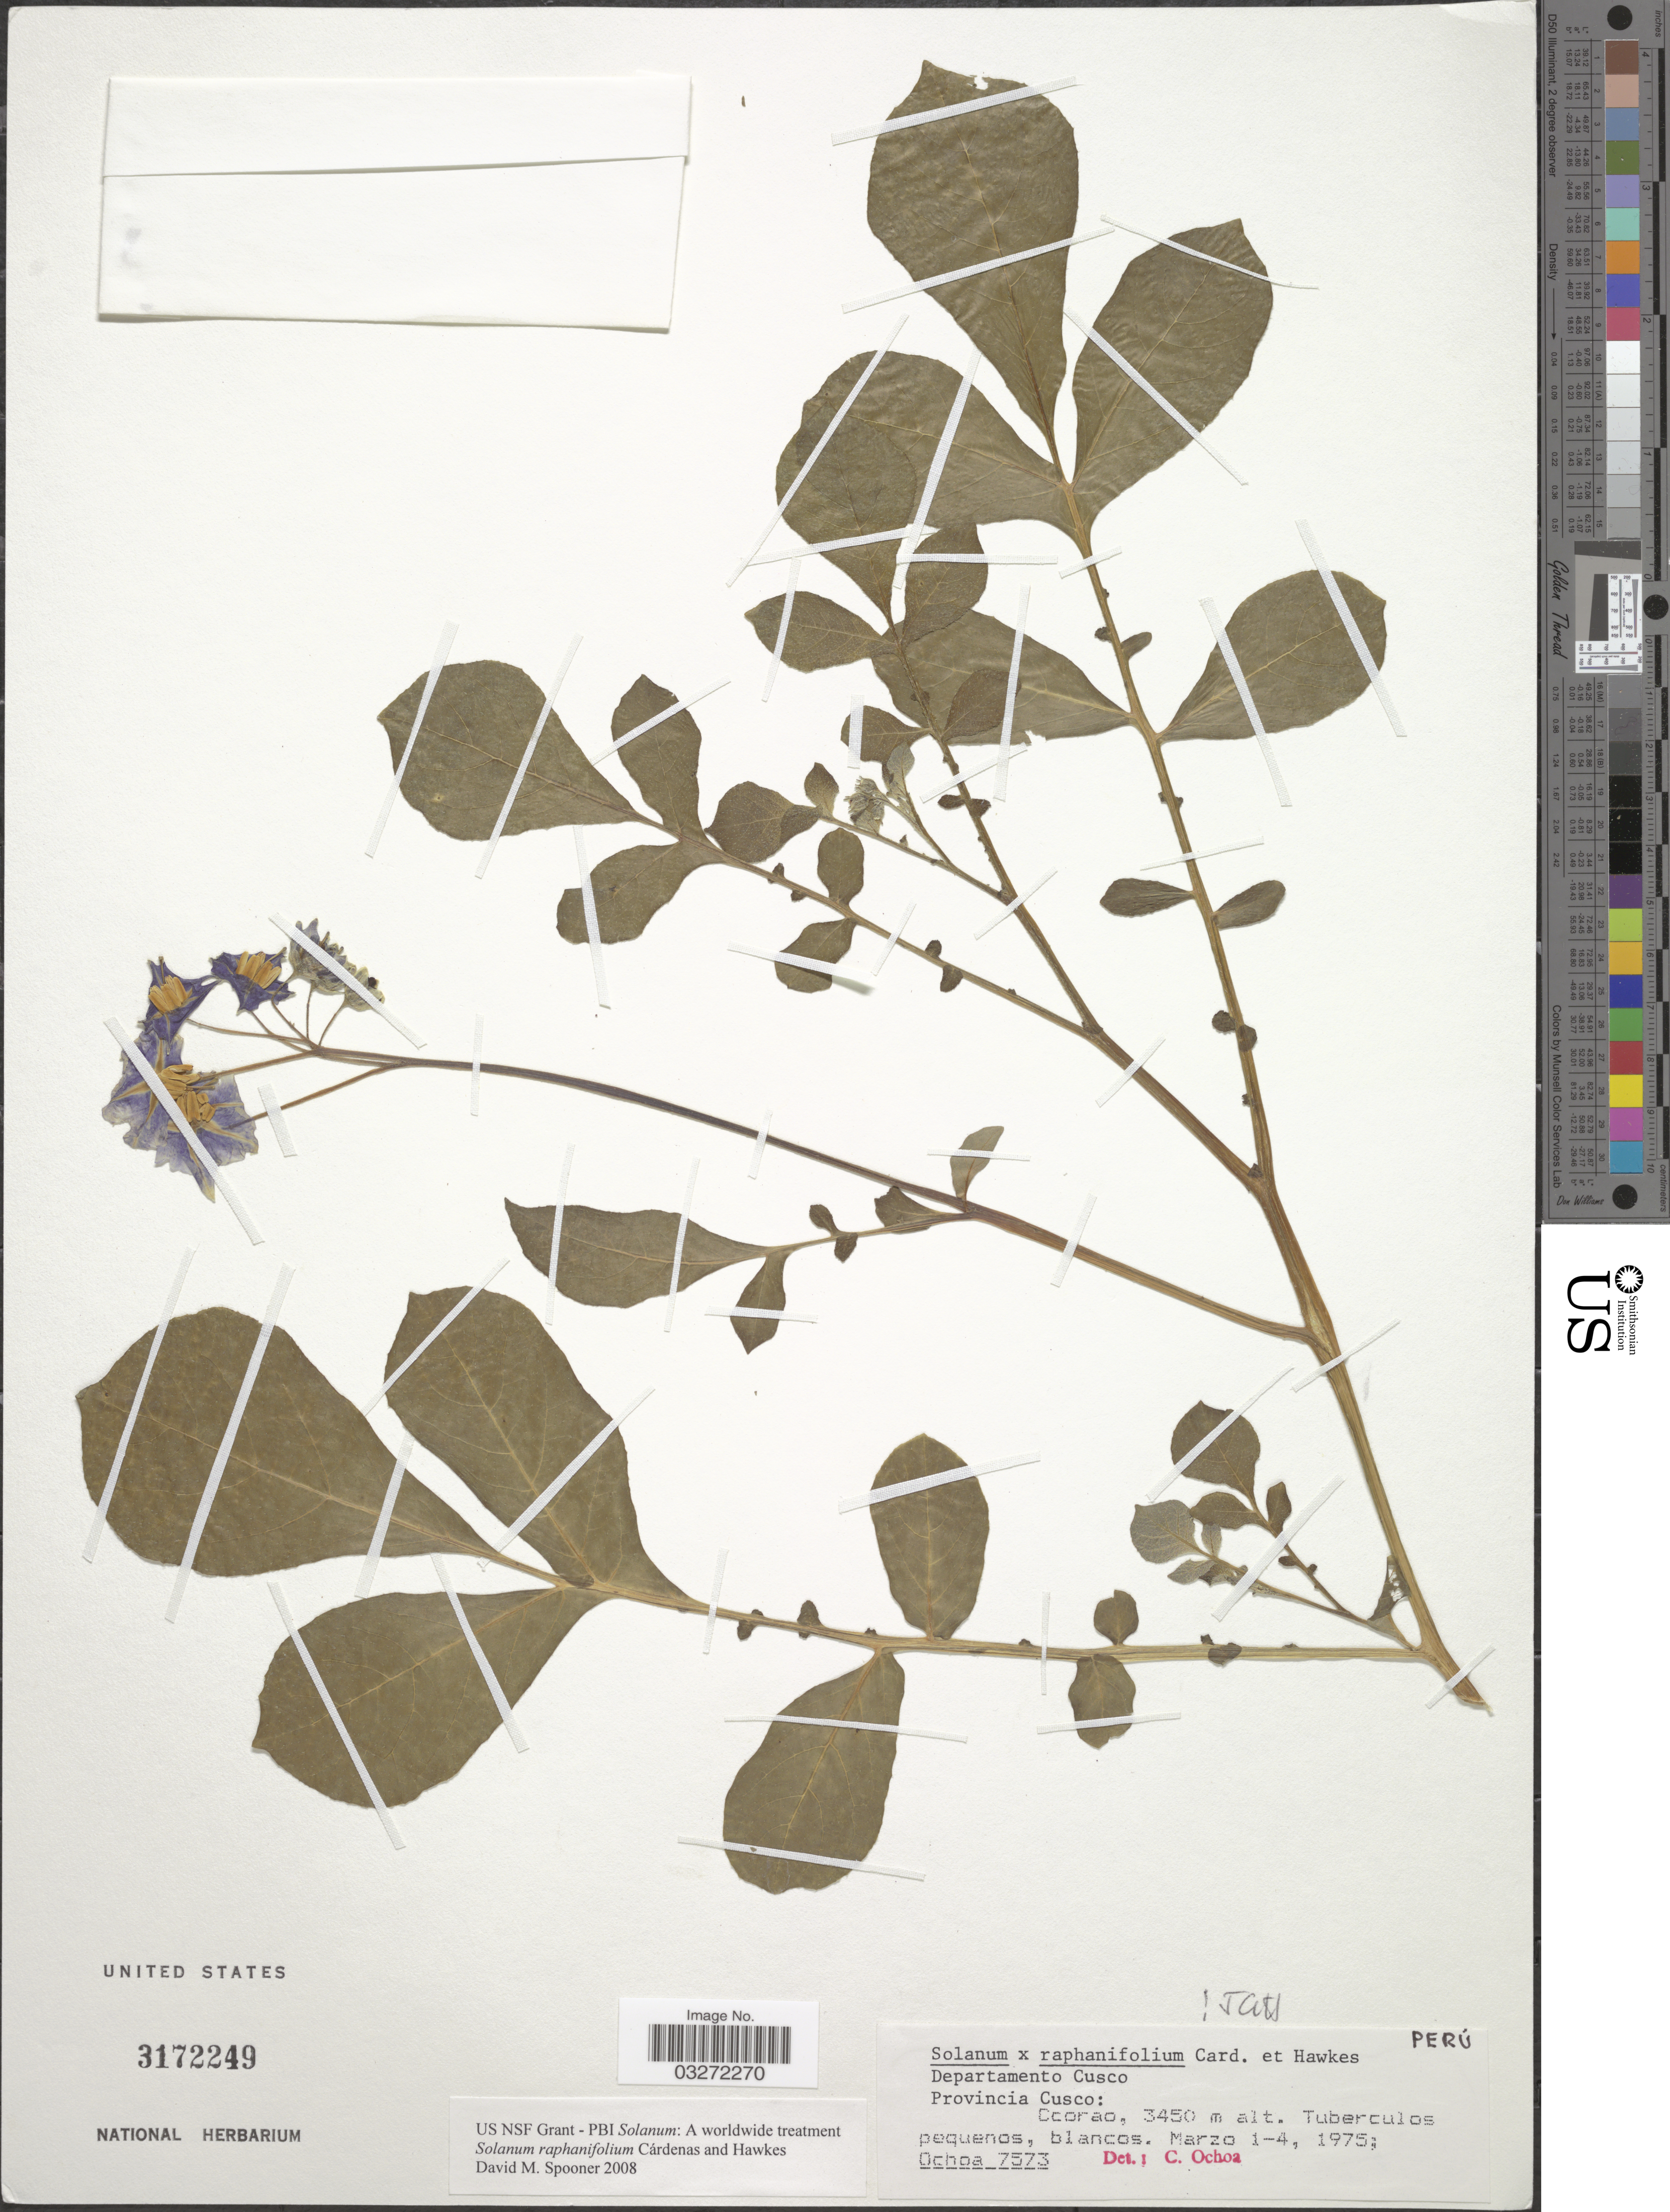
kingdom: Plantae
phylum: Tracheophyta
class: Magnoliopsida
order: Solanales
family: Solanaceae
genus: Solanum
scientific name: Solanum raphanifolium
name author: Cárdenas & Hawkes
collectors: -. Ochoa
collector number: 7573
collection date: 1975-03-01/1975-03-04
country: Peru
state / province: Cusco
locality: Departamento Cusco, Provincia Cusco: Ccorao.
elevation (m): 3450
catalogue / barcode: US 3172249